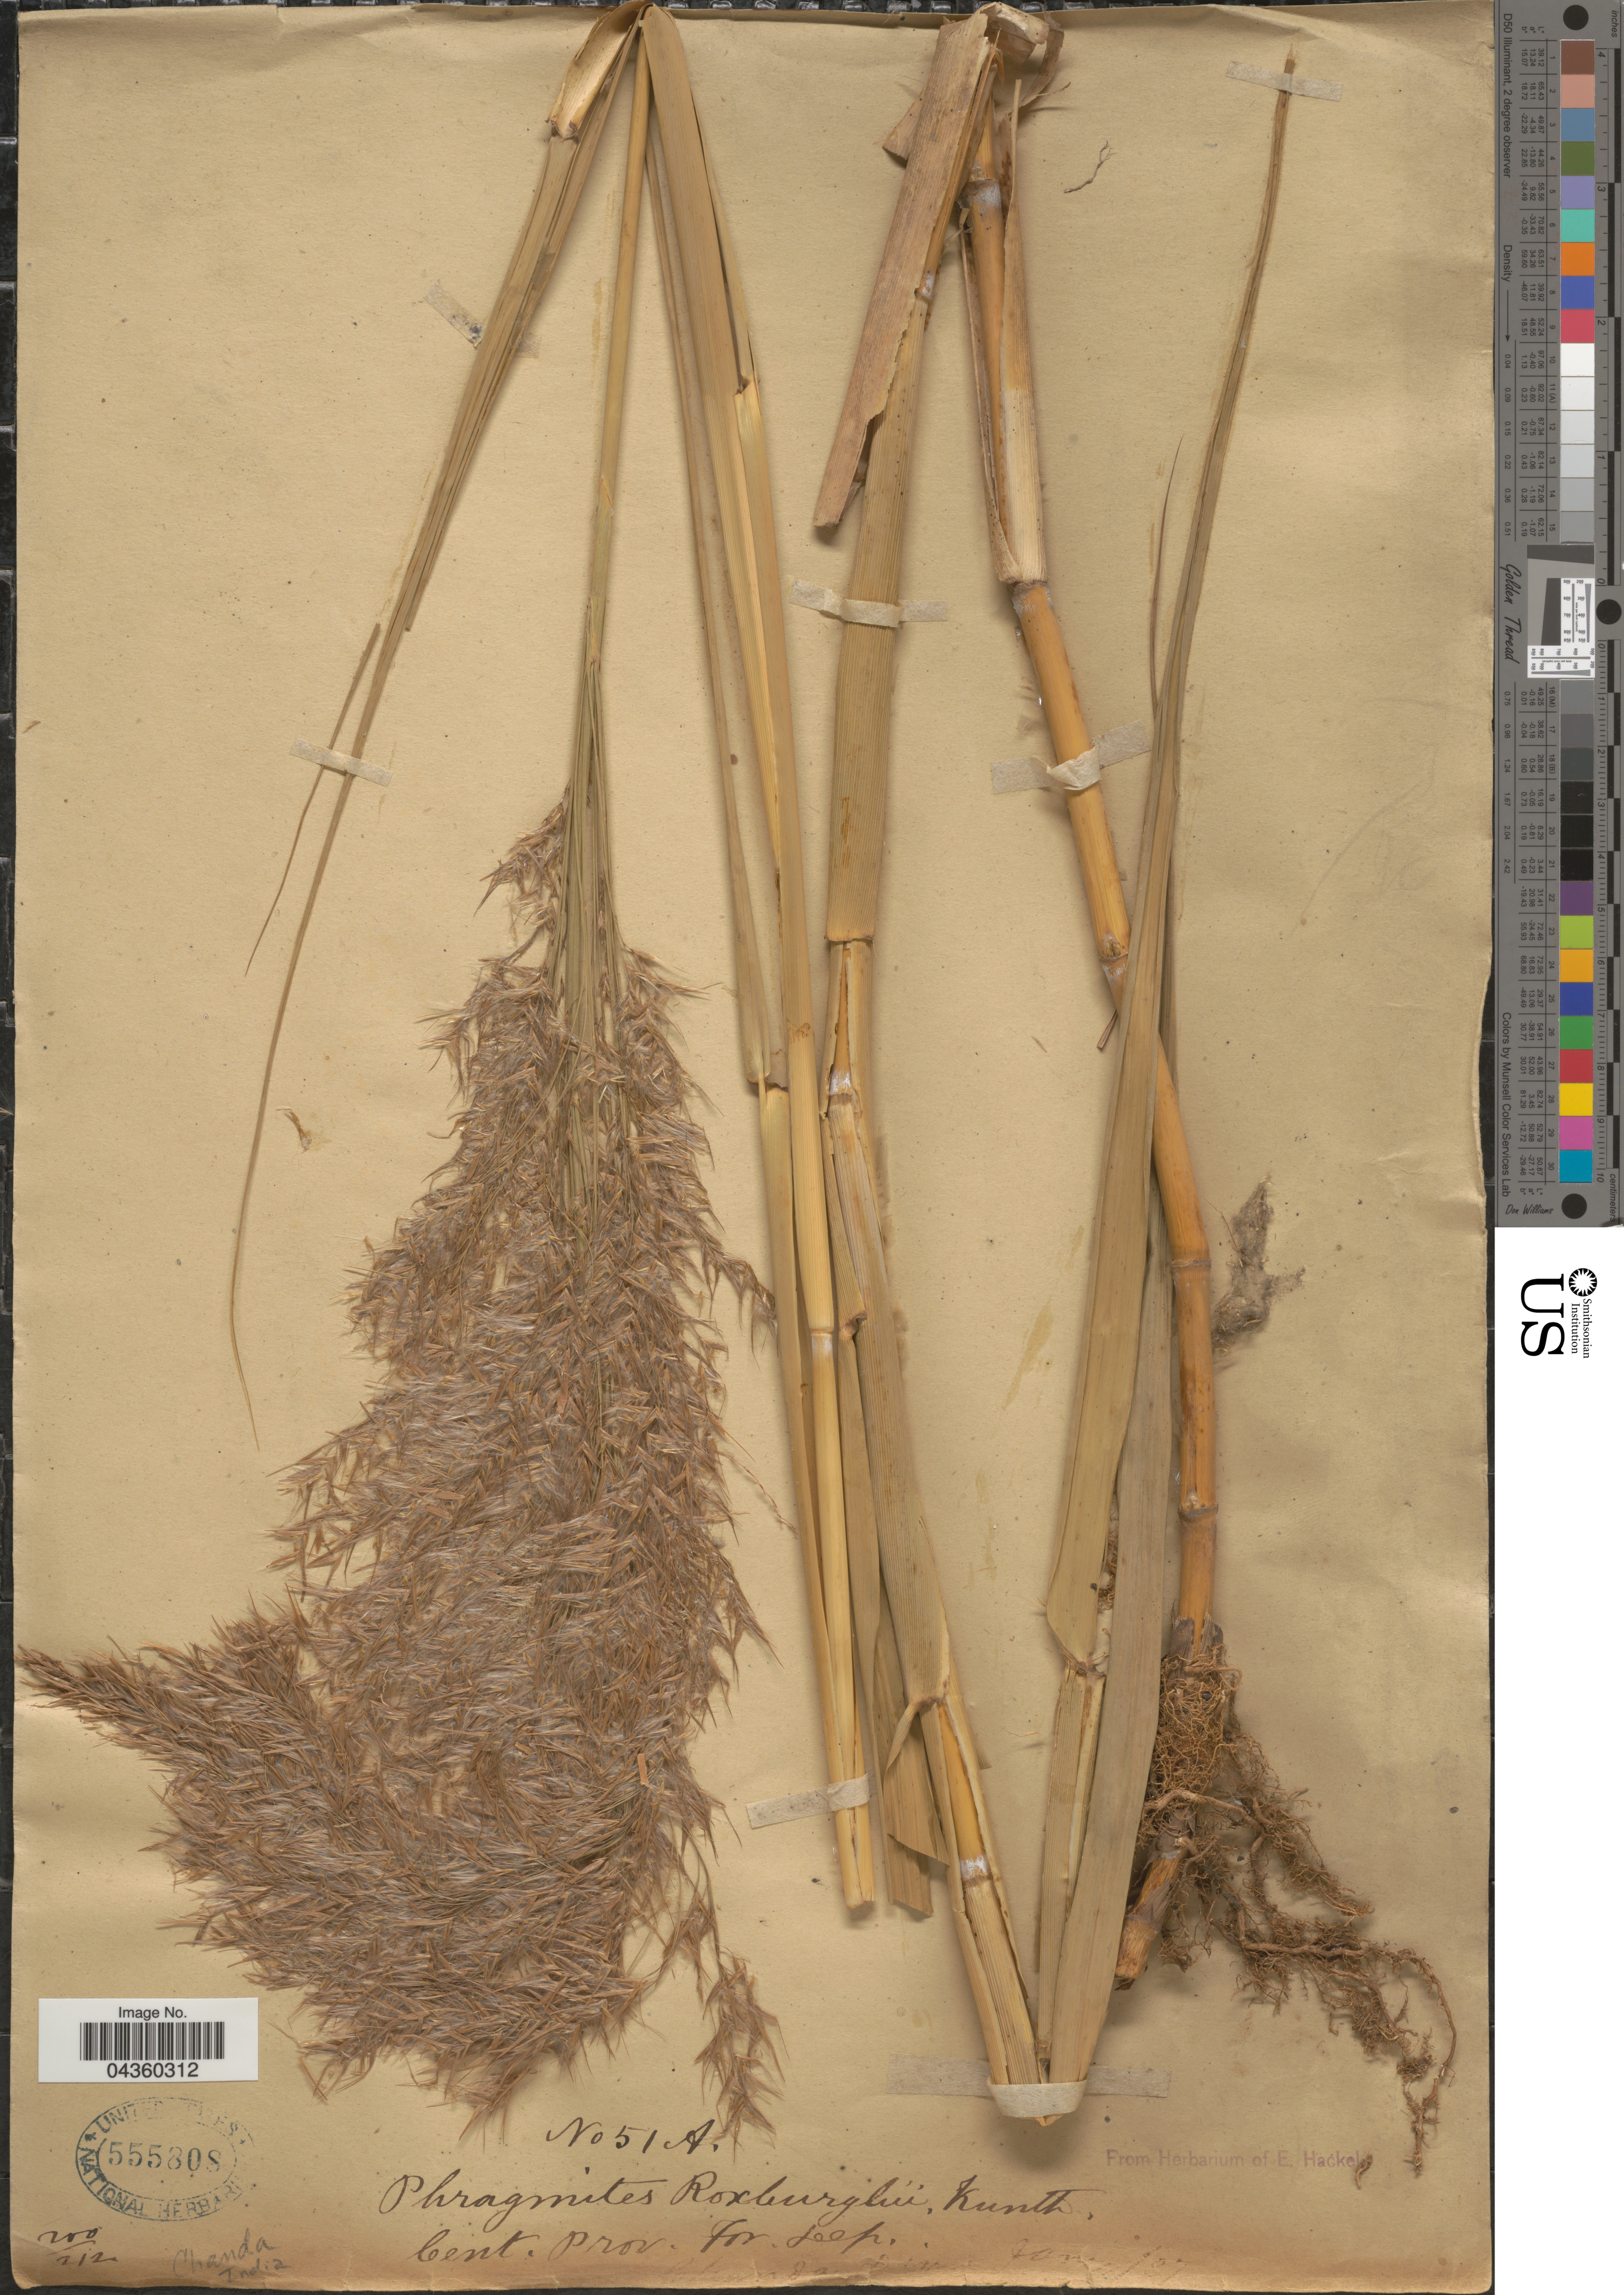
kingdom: Plantae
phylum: Tracheophyta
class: Liliopsida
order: Poales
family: Poaceae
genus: Phragmites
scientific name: Phragmites karka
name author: (Retz.) Trin. ex Steud.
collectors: ex herb. E. Hackel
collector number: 51A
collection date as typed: Transcribed d/m/y: /1/7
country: India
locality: Chanda. Cent. Prov. For. Dep.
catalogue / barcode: US 555808